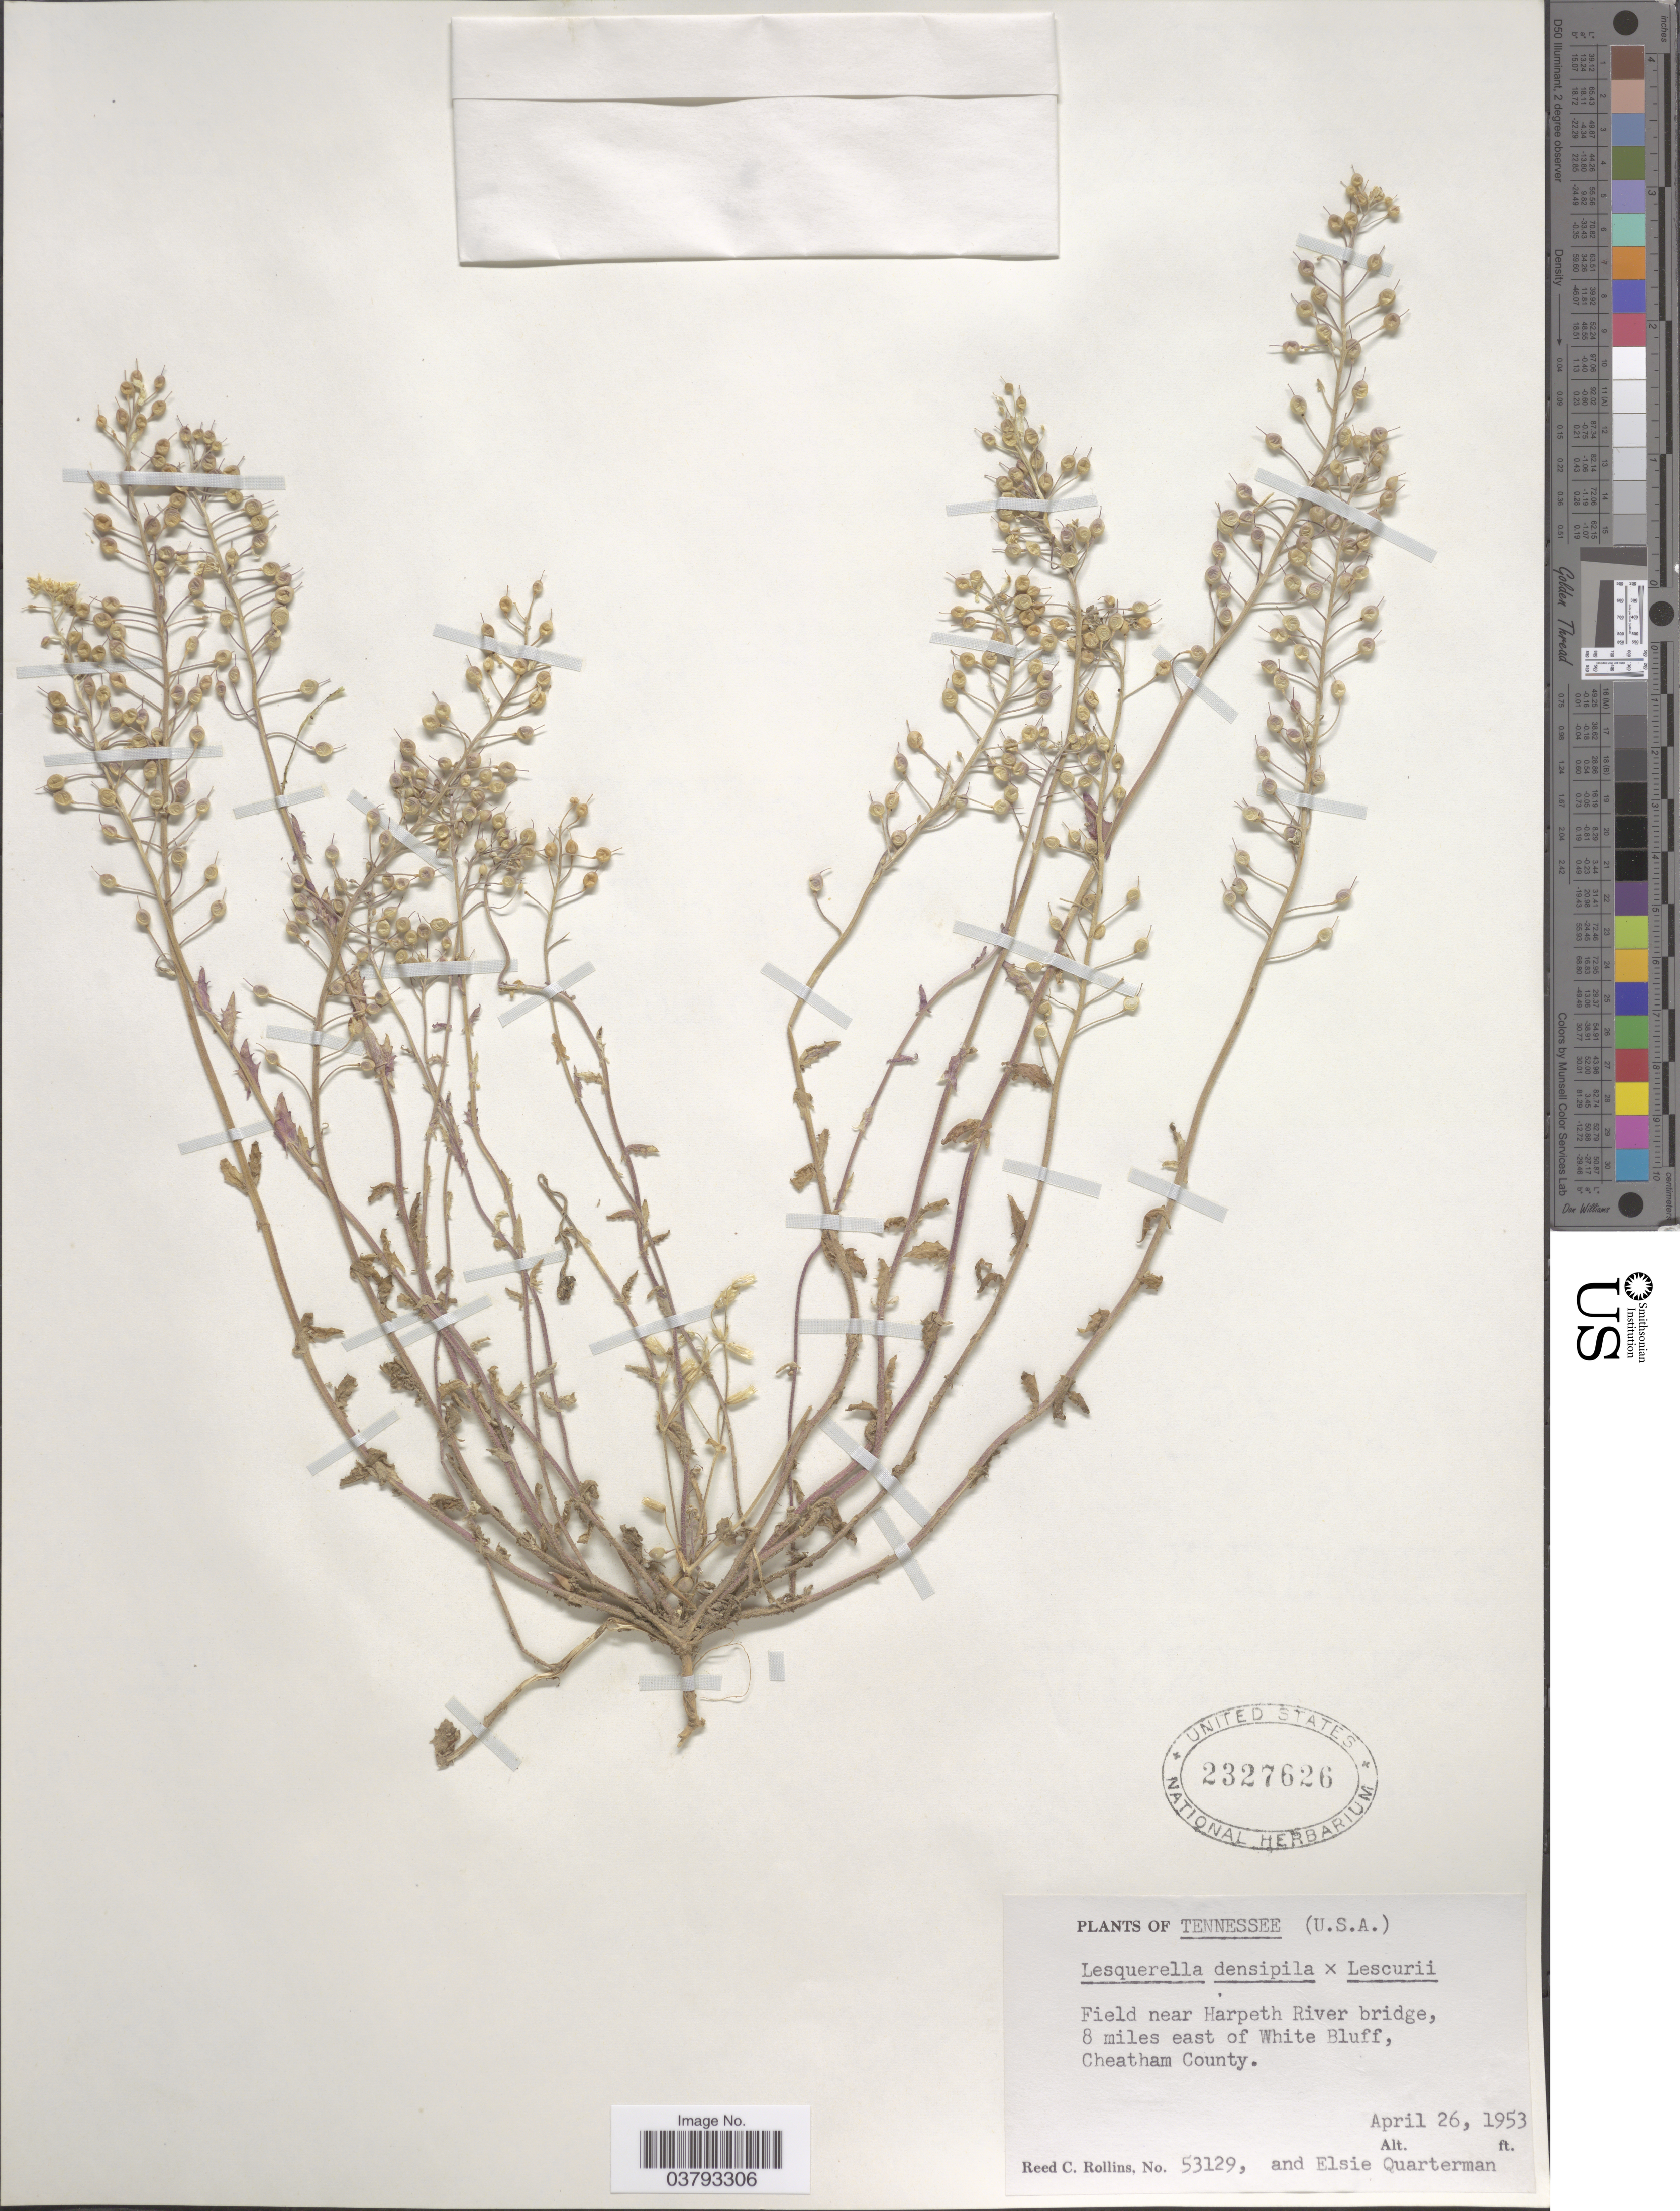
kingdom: Plantae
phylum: Tracheophyta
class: Magnoliopsida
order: Brassicales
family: Brassicaceae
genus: Lesquerella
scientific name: Lesquerella densipila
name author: Rollins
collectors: R. C. Rollins & E. Quarterman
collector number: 53129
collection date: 1953-04-26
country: United States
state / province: Tennessee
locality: Field near Harpeth River bridge, 8 miles east of White Bluff, Cheatham County.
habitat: field near river bridge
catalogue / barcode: US 2327626